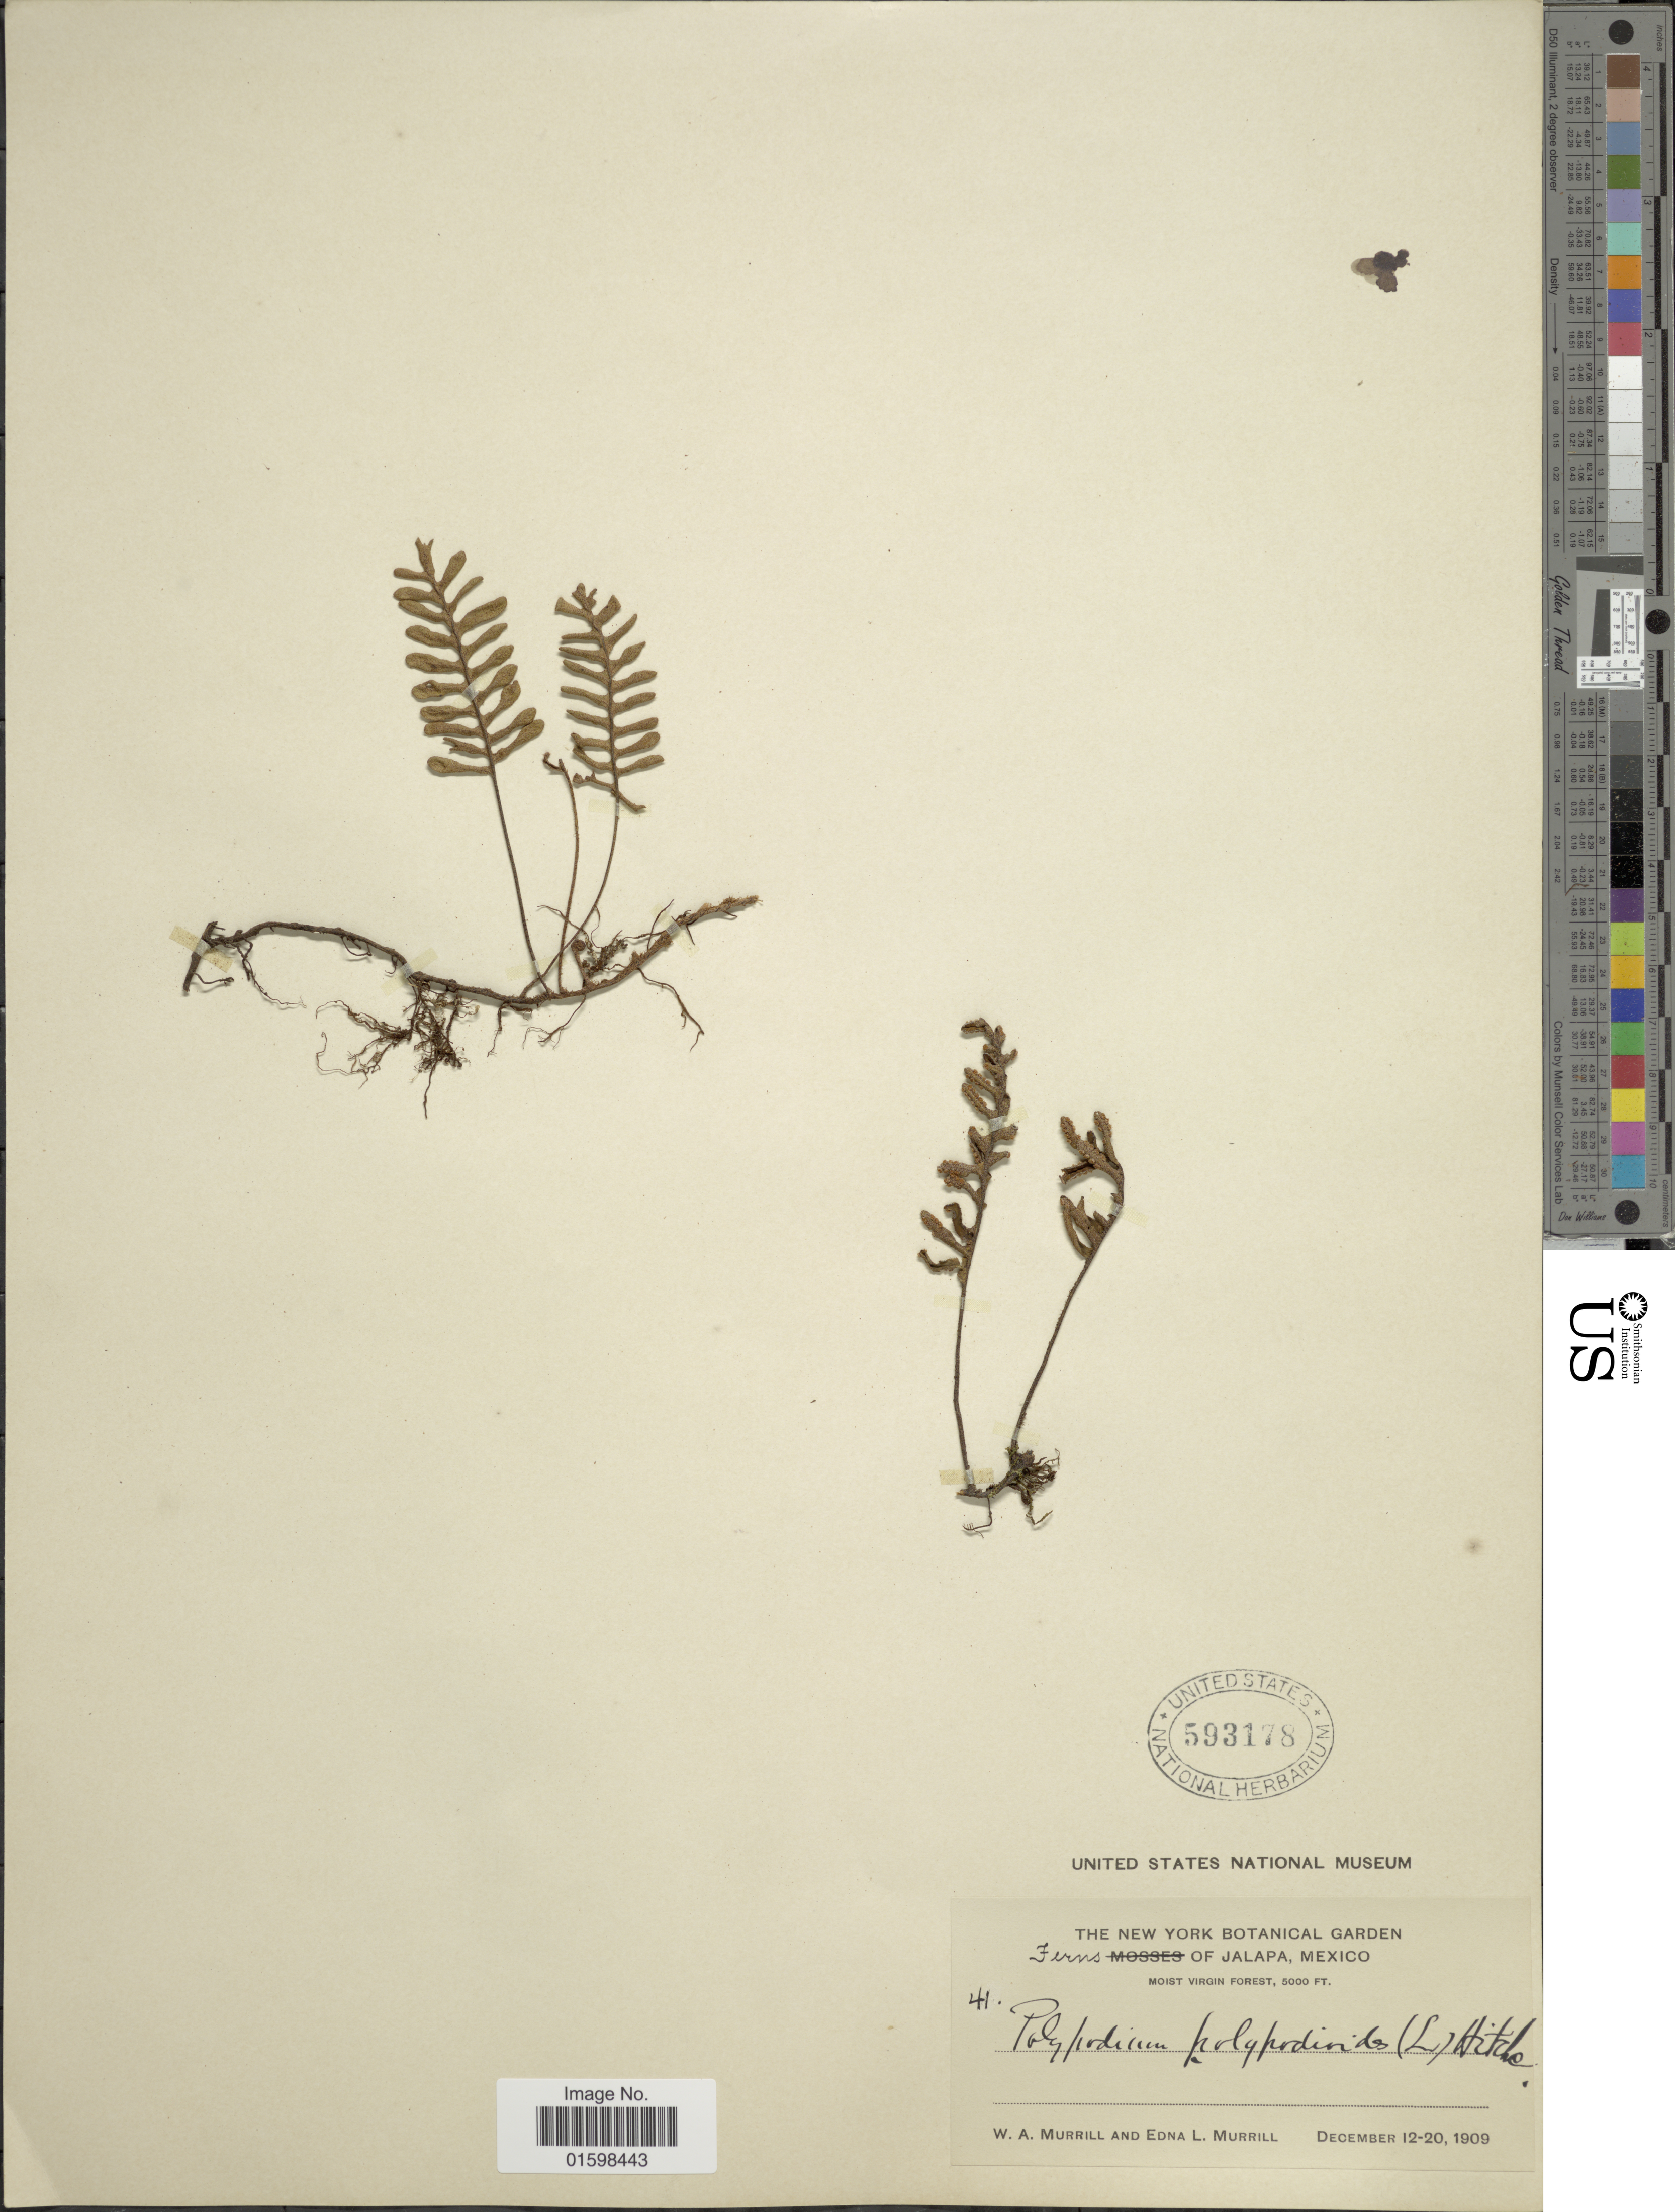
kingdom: Plantae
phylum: Tracheophyta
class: Polypodiopsida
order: Polypodiales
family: Polypodiaceae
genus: Pleopeltis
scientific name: Pleopeltis polypodioides var. acicularis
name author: (Weath.) E.G. Andrews & Windham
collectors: W. A. Murrill & E. Murrill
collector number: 41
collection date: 1909-12-12/1909-12-20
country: Mexico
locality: Jalapa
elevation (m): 1524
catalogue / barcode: US 593178